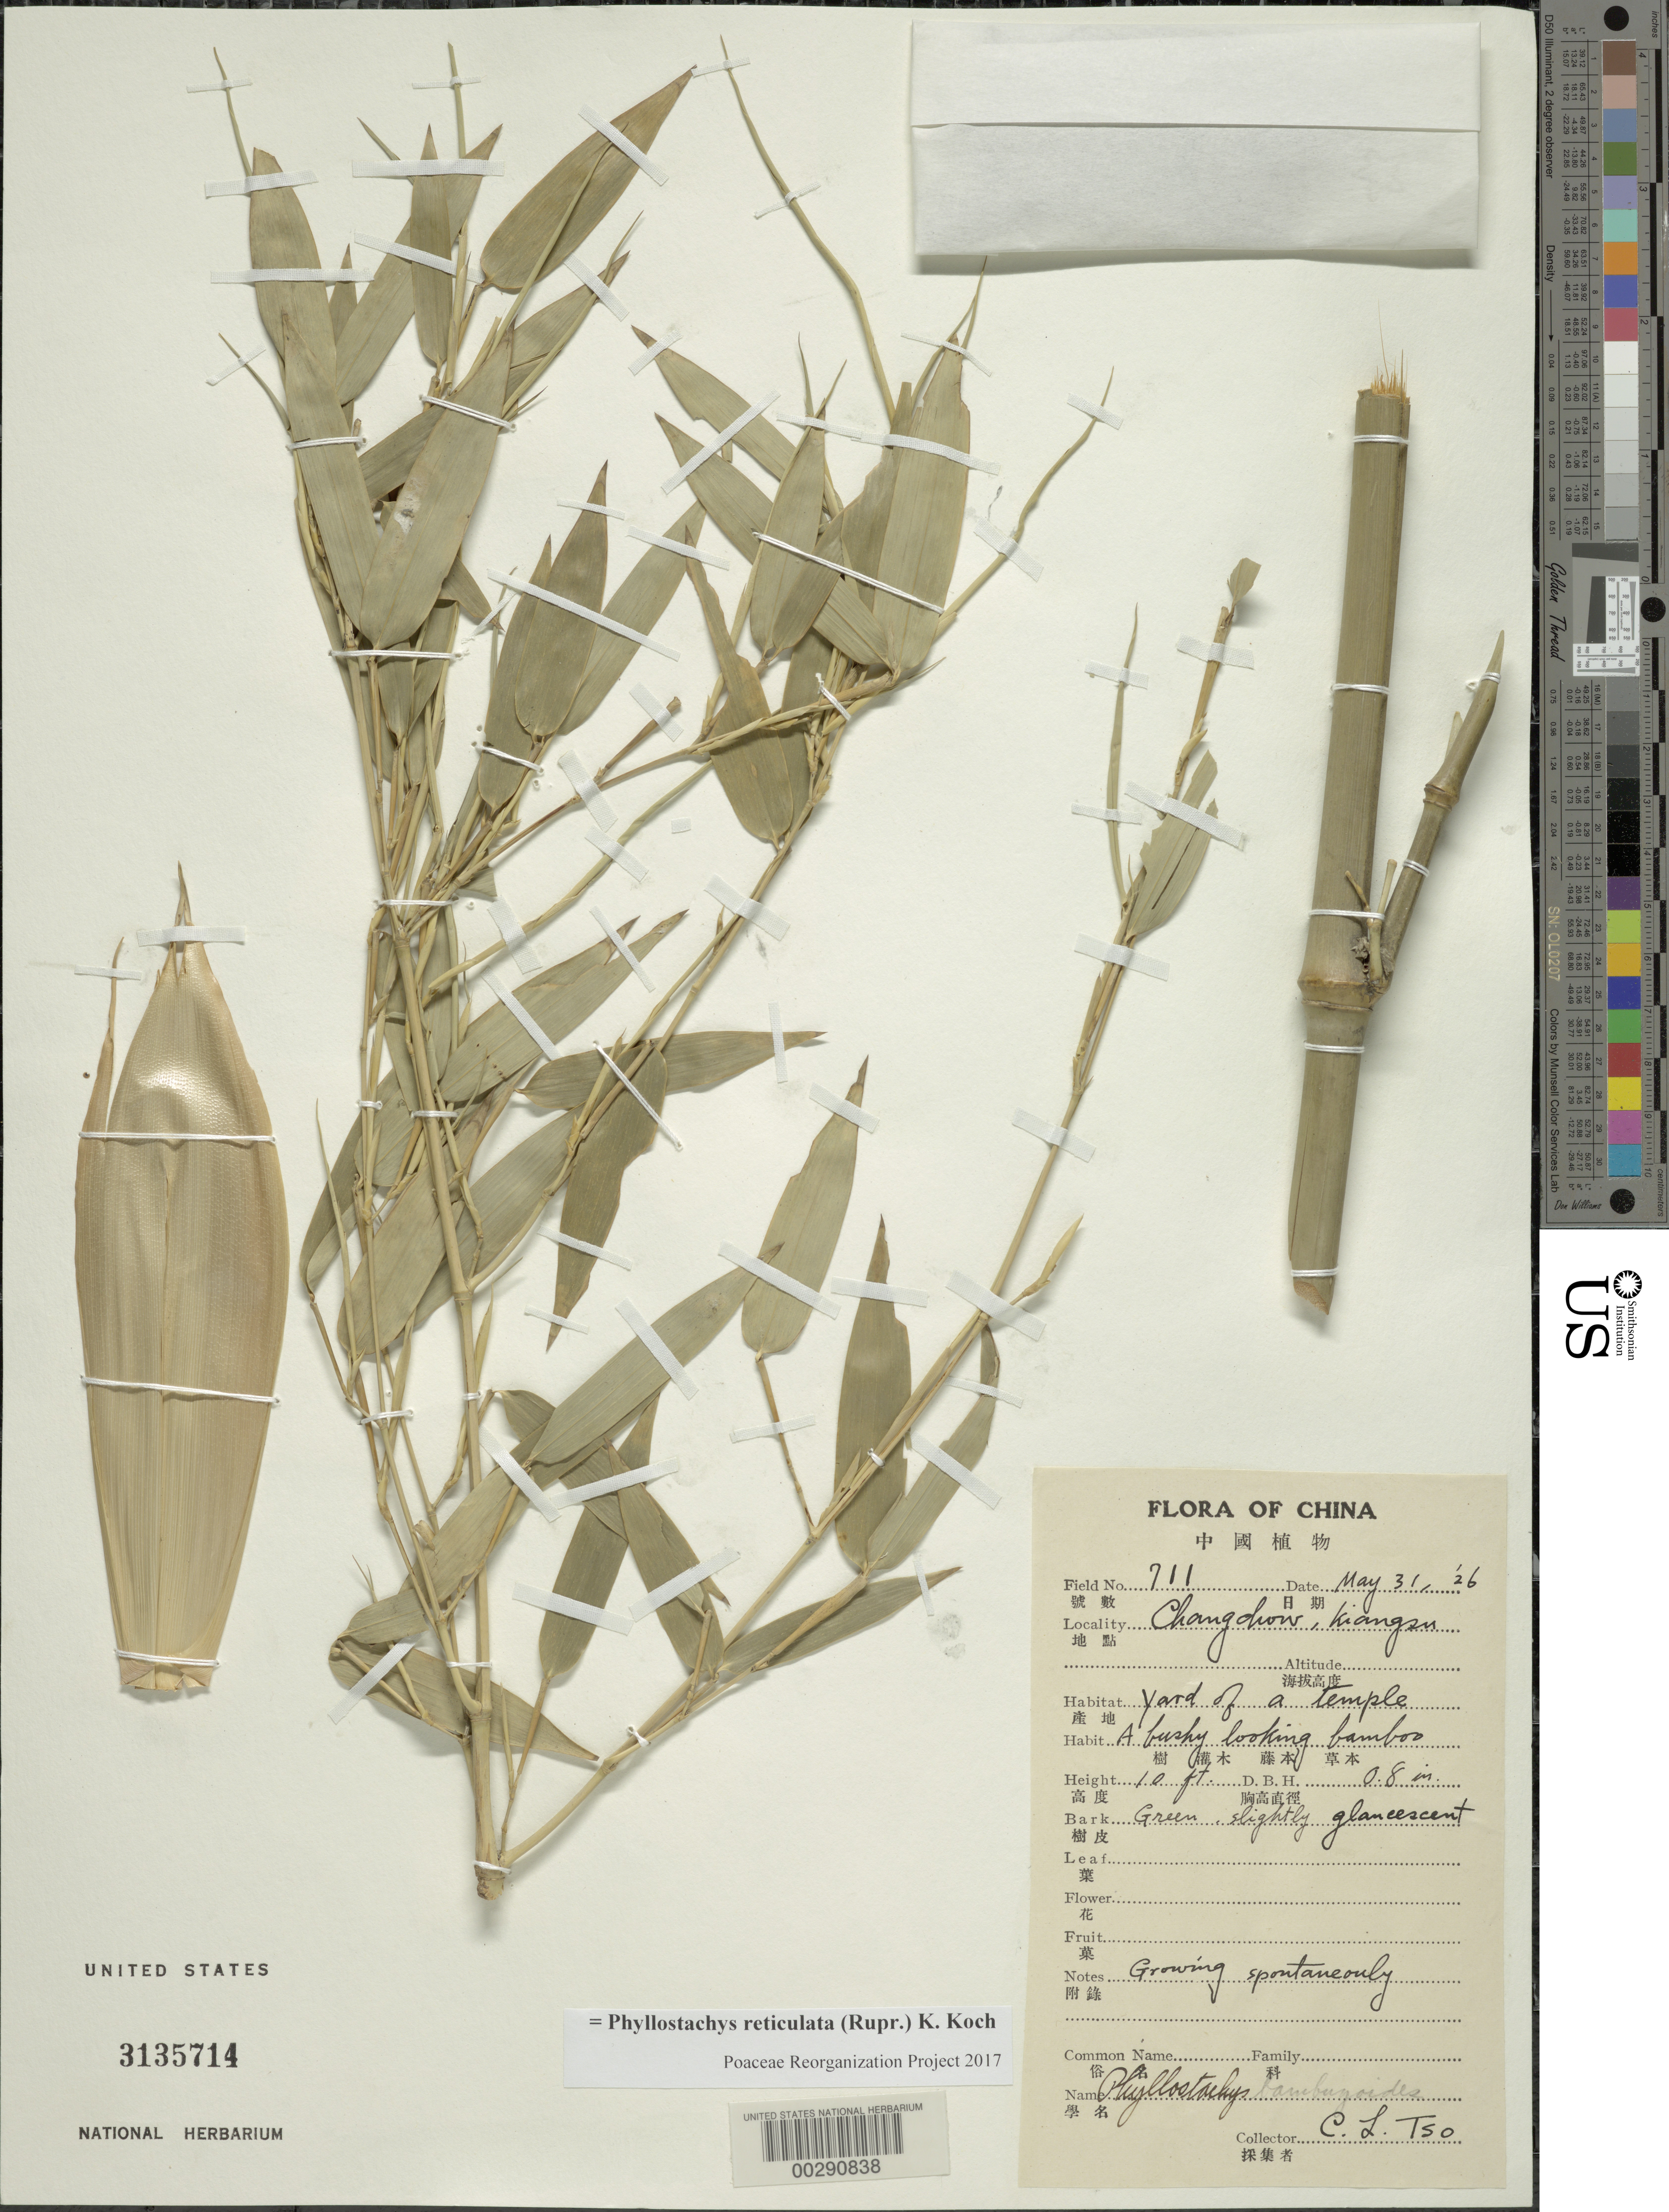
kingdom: Plantae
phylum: Tracheophyta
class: Liliopsida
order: Poales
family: Poaceae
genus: Phyllostachys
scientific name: Phyllostachys reticulata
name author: (Rupr.) K. Koch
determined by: Poaceae Reorganization Project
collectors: C. Tso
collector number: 711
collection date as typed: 31 May 1926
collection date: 1926-05-31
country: China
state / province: Jiangsu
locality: Changchow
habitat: Yard of a temple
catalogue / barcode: US 3135714